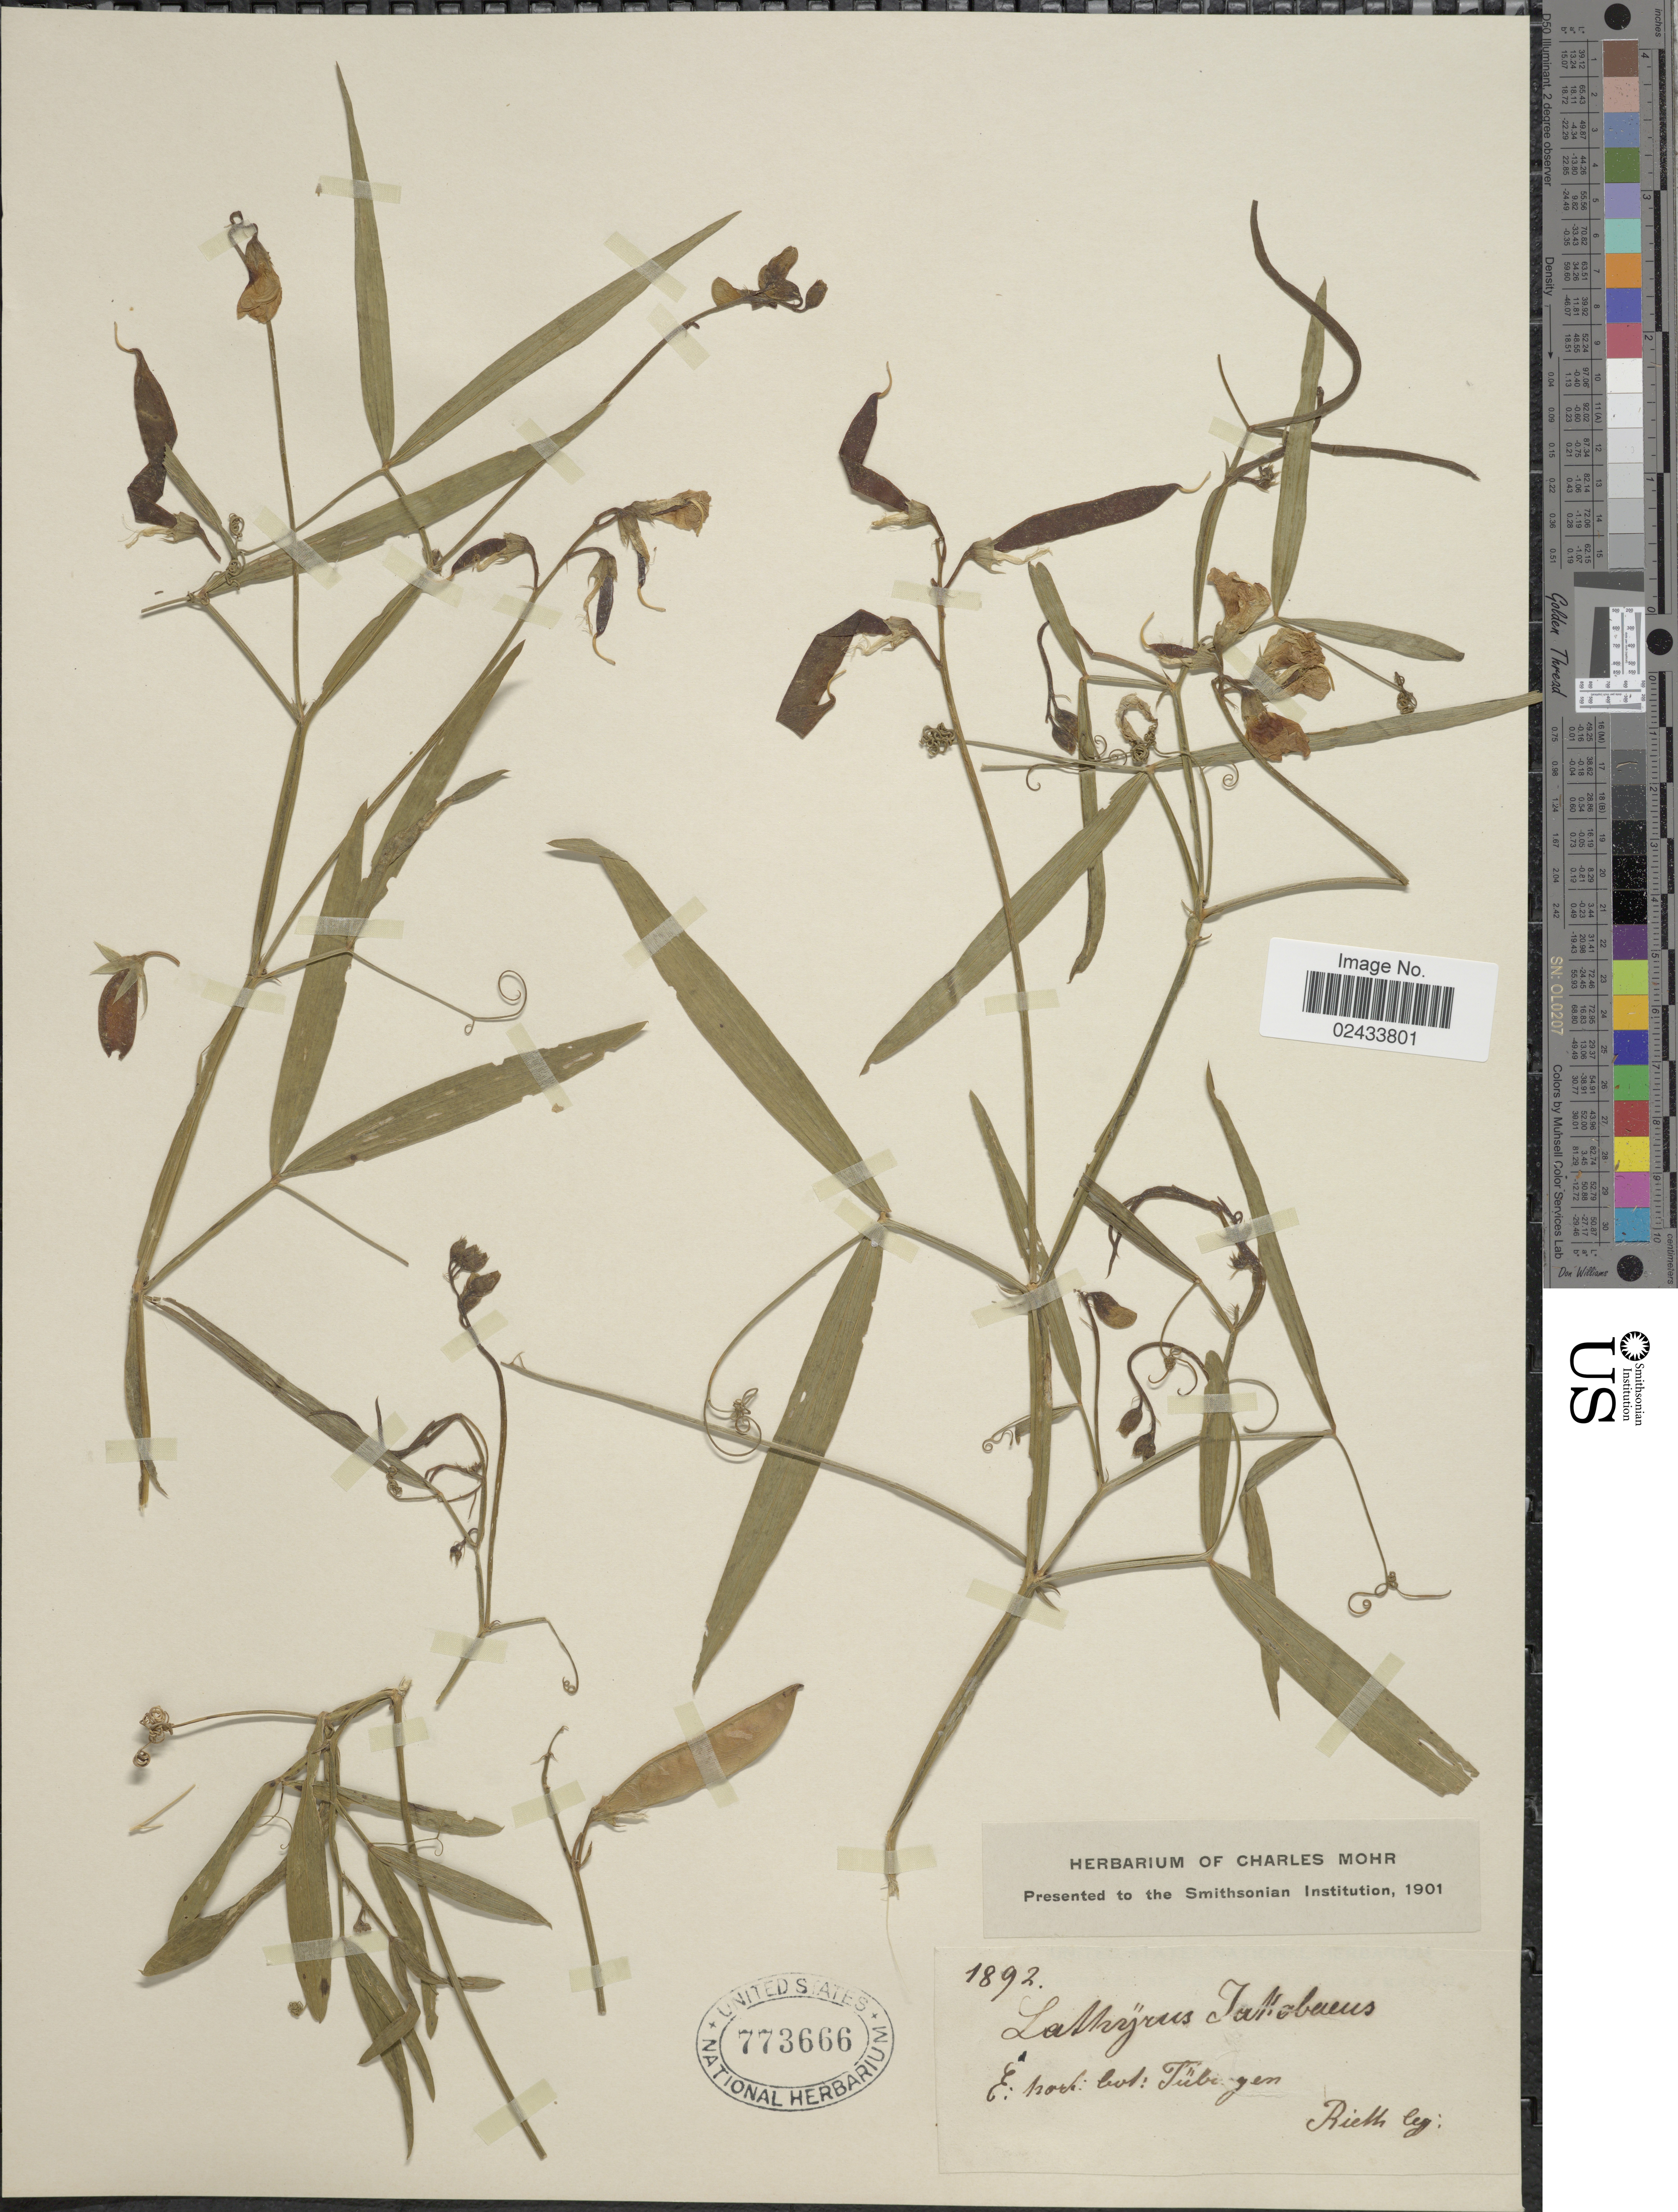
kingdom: Plantae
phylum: Tracheophyta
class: Magnoliopsida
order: Fabales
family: Fabaceae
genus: Lathyrus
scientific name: Lathyrus sp.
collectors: -. Rieth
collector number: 1892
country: Germany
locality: E: Horh bot: Tubingen [interpreted]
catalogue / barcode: US 773666